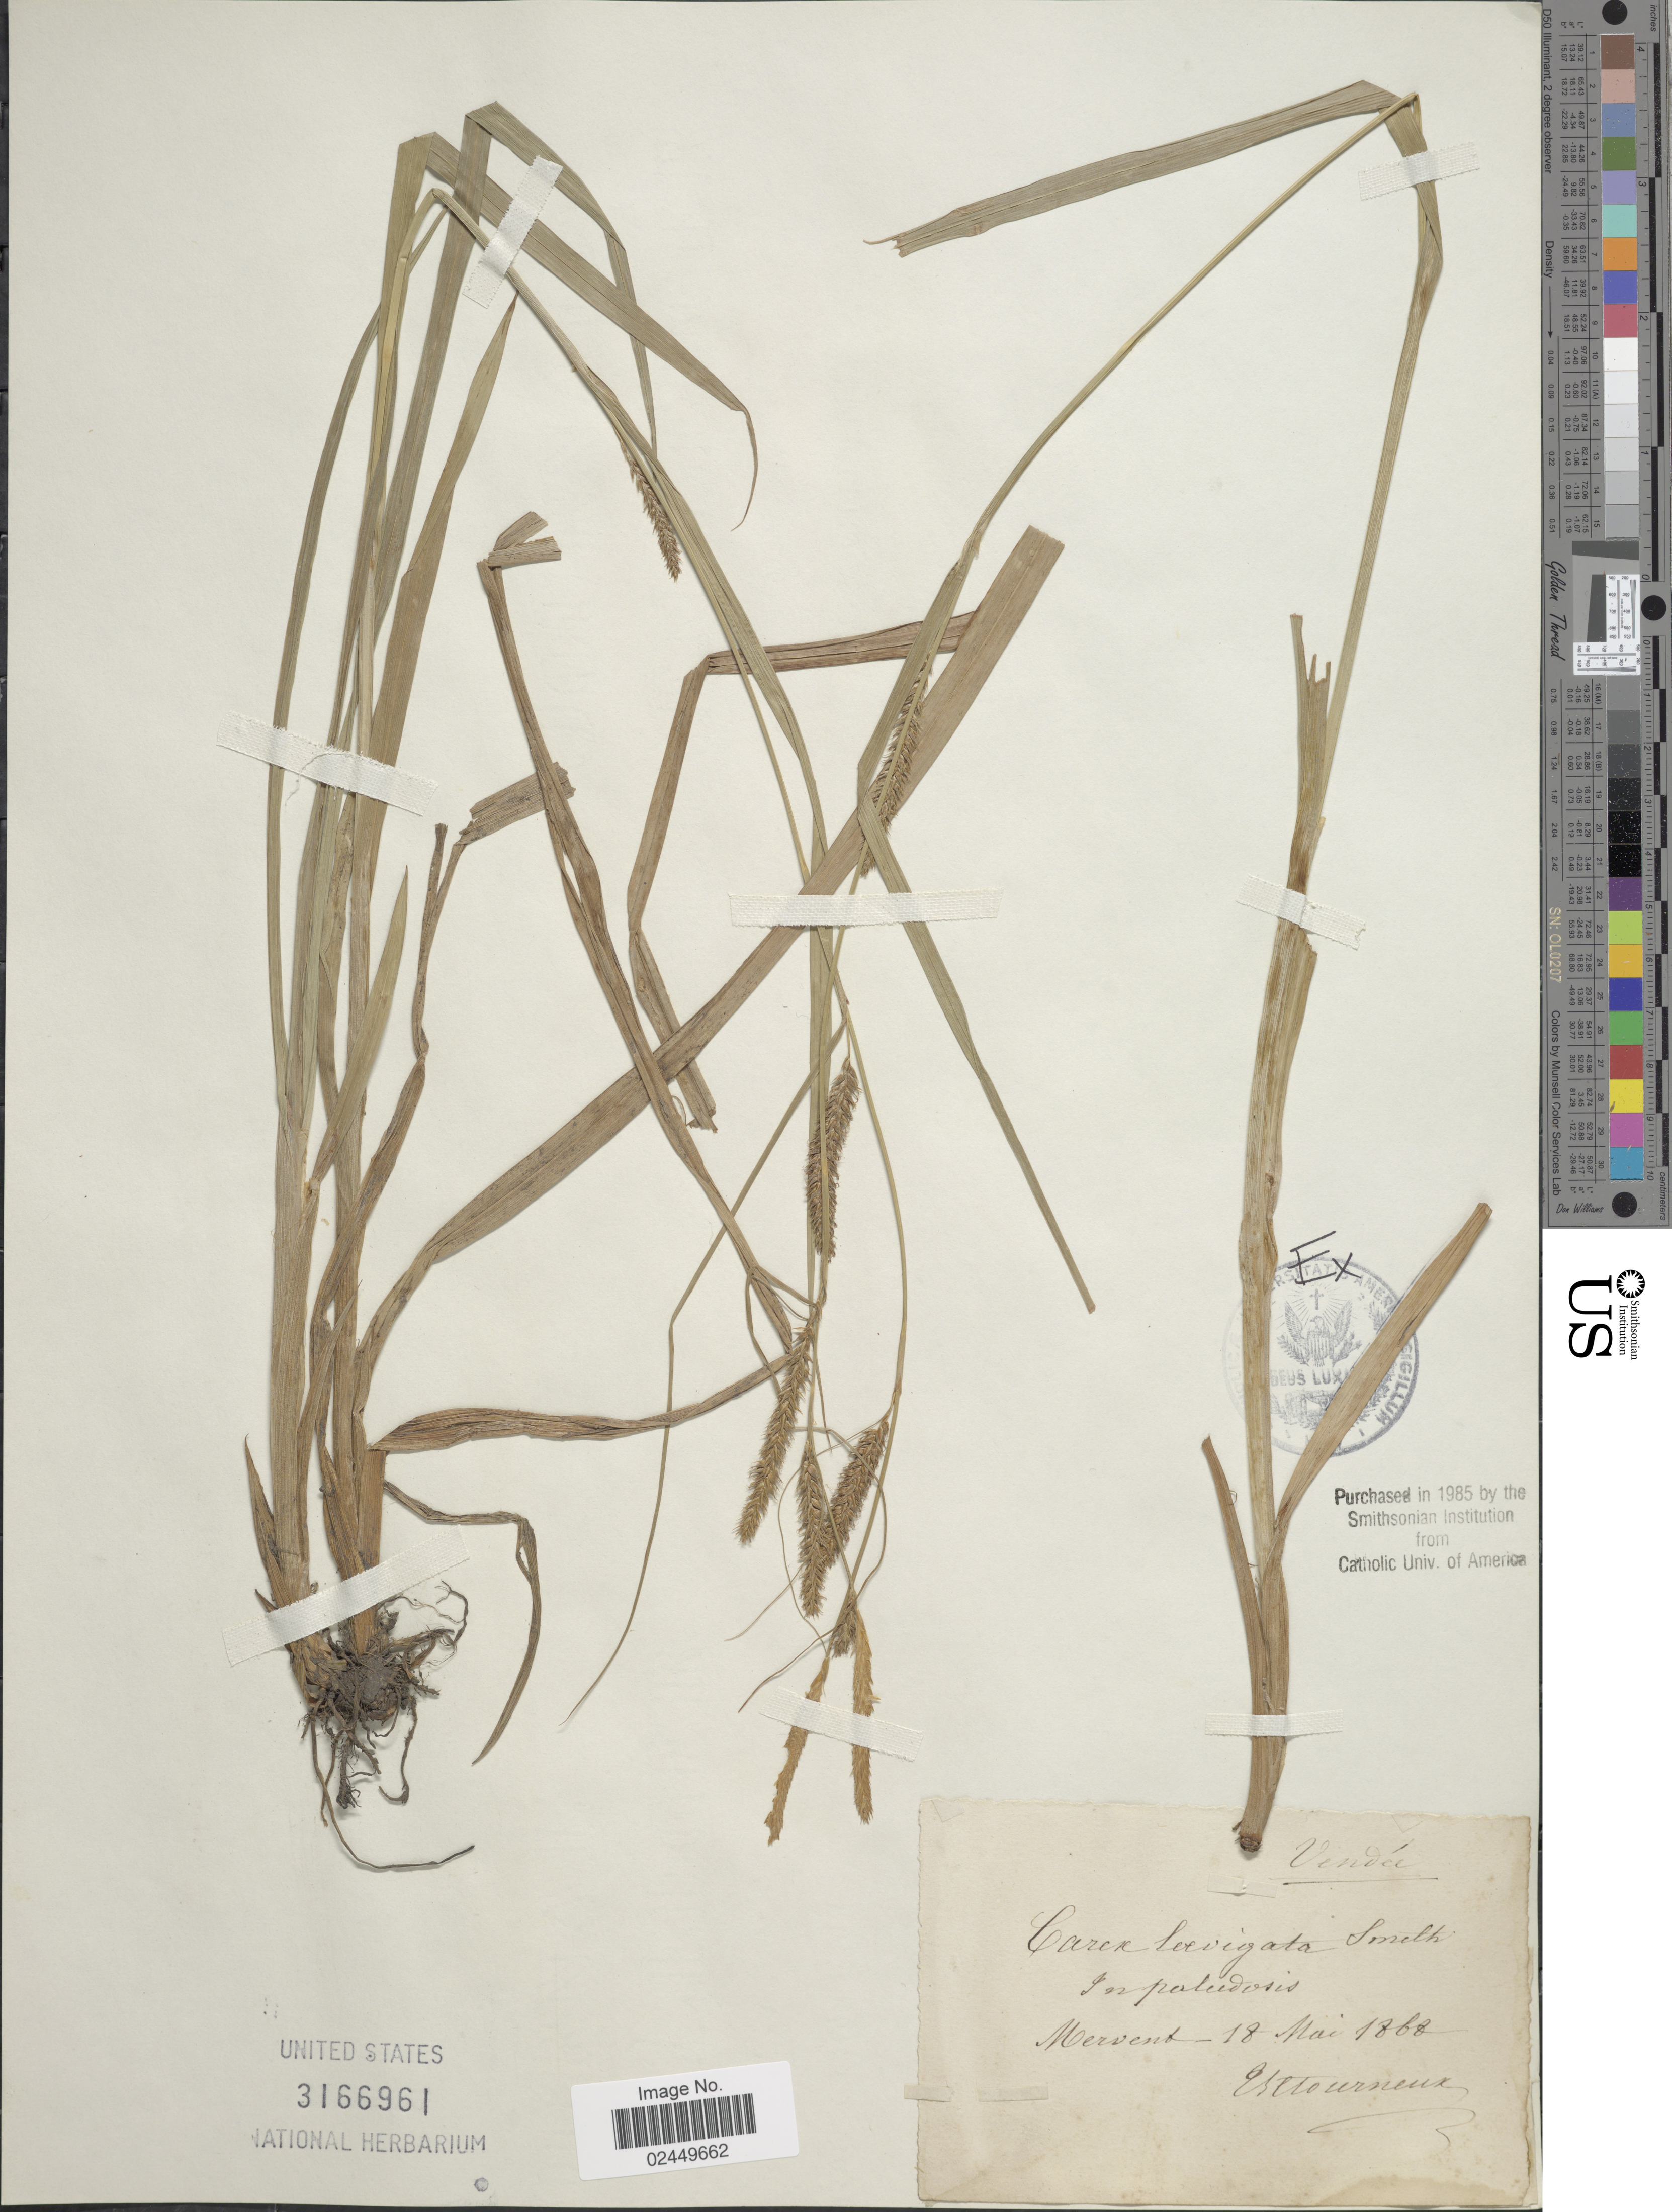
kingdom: Plantae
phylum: Tracheophyta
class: Liliopsida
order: Poales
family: Cyperaceae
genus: Carex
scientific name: Carex helodes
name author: Link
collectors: Esttourneux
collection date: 1868-05-18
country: France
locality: Vendée. Nervent [interpreted]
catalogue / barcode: US 3166961